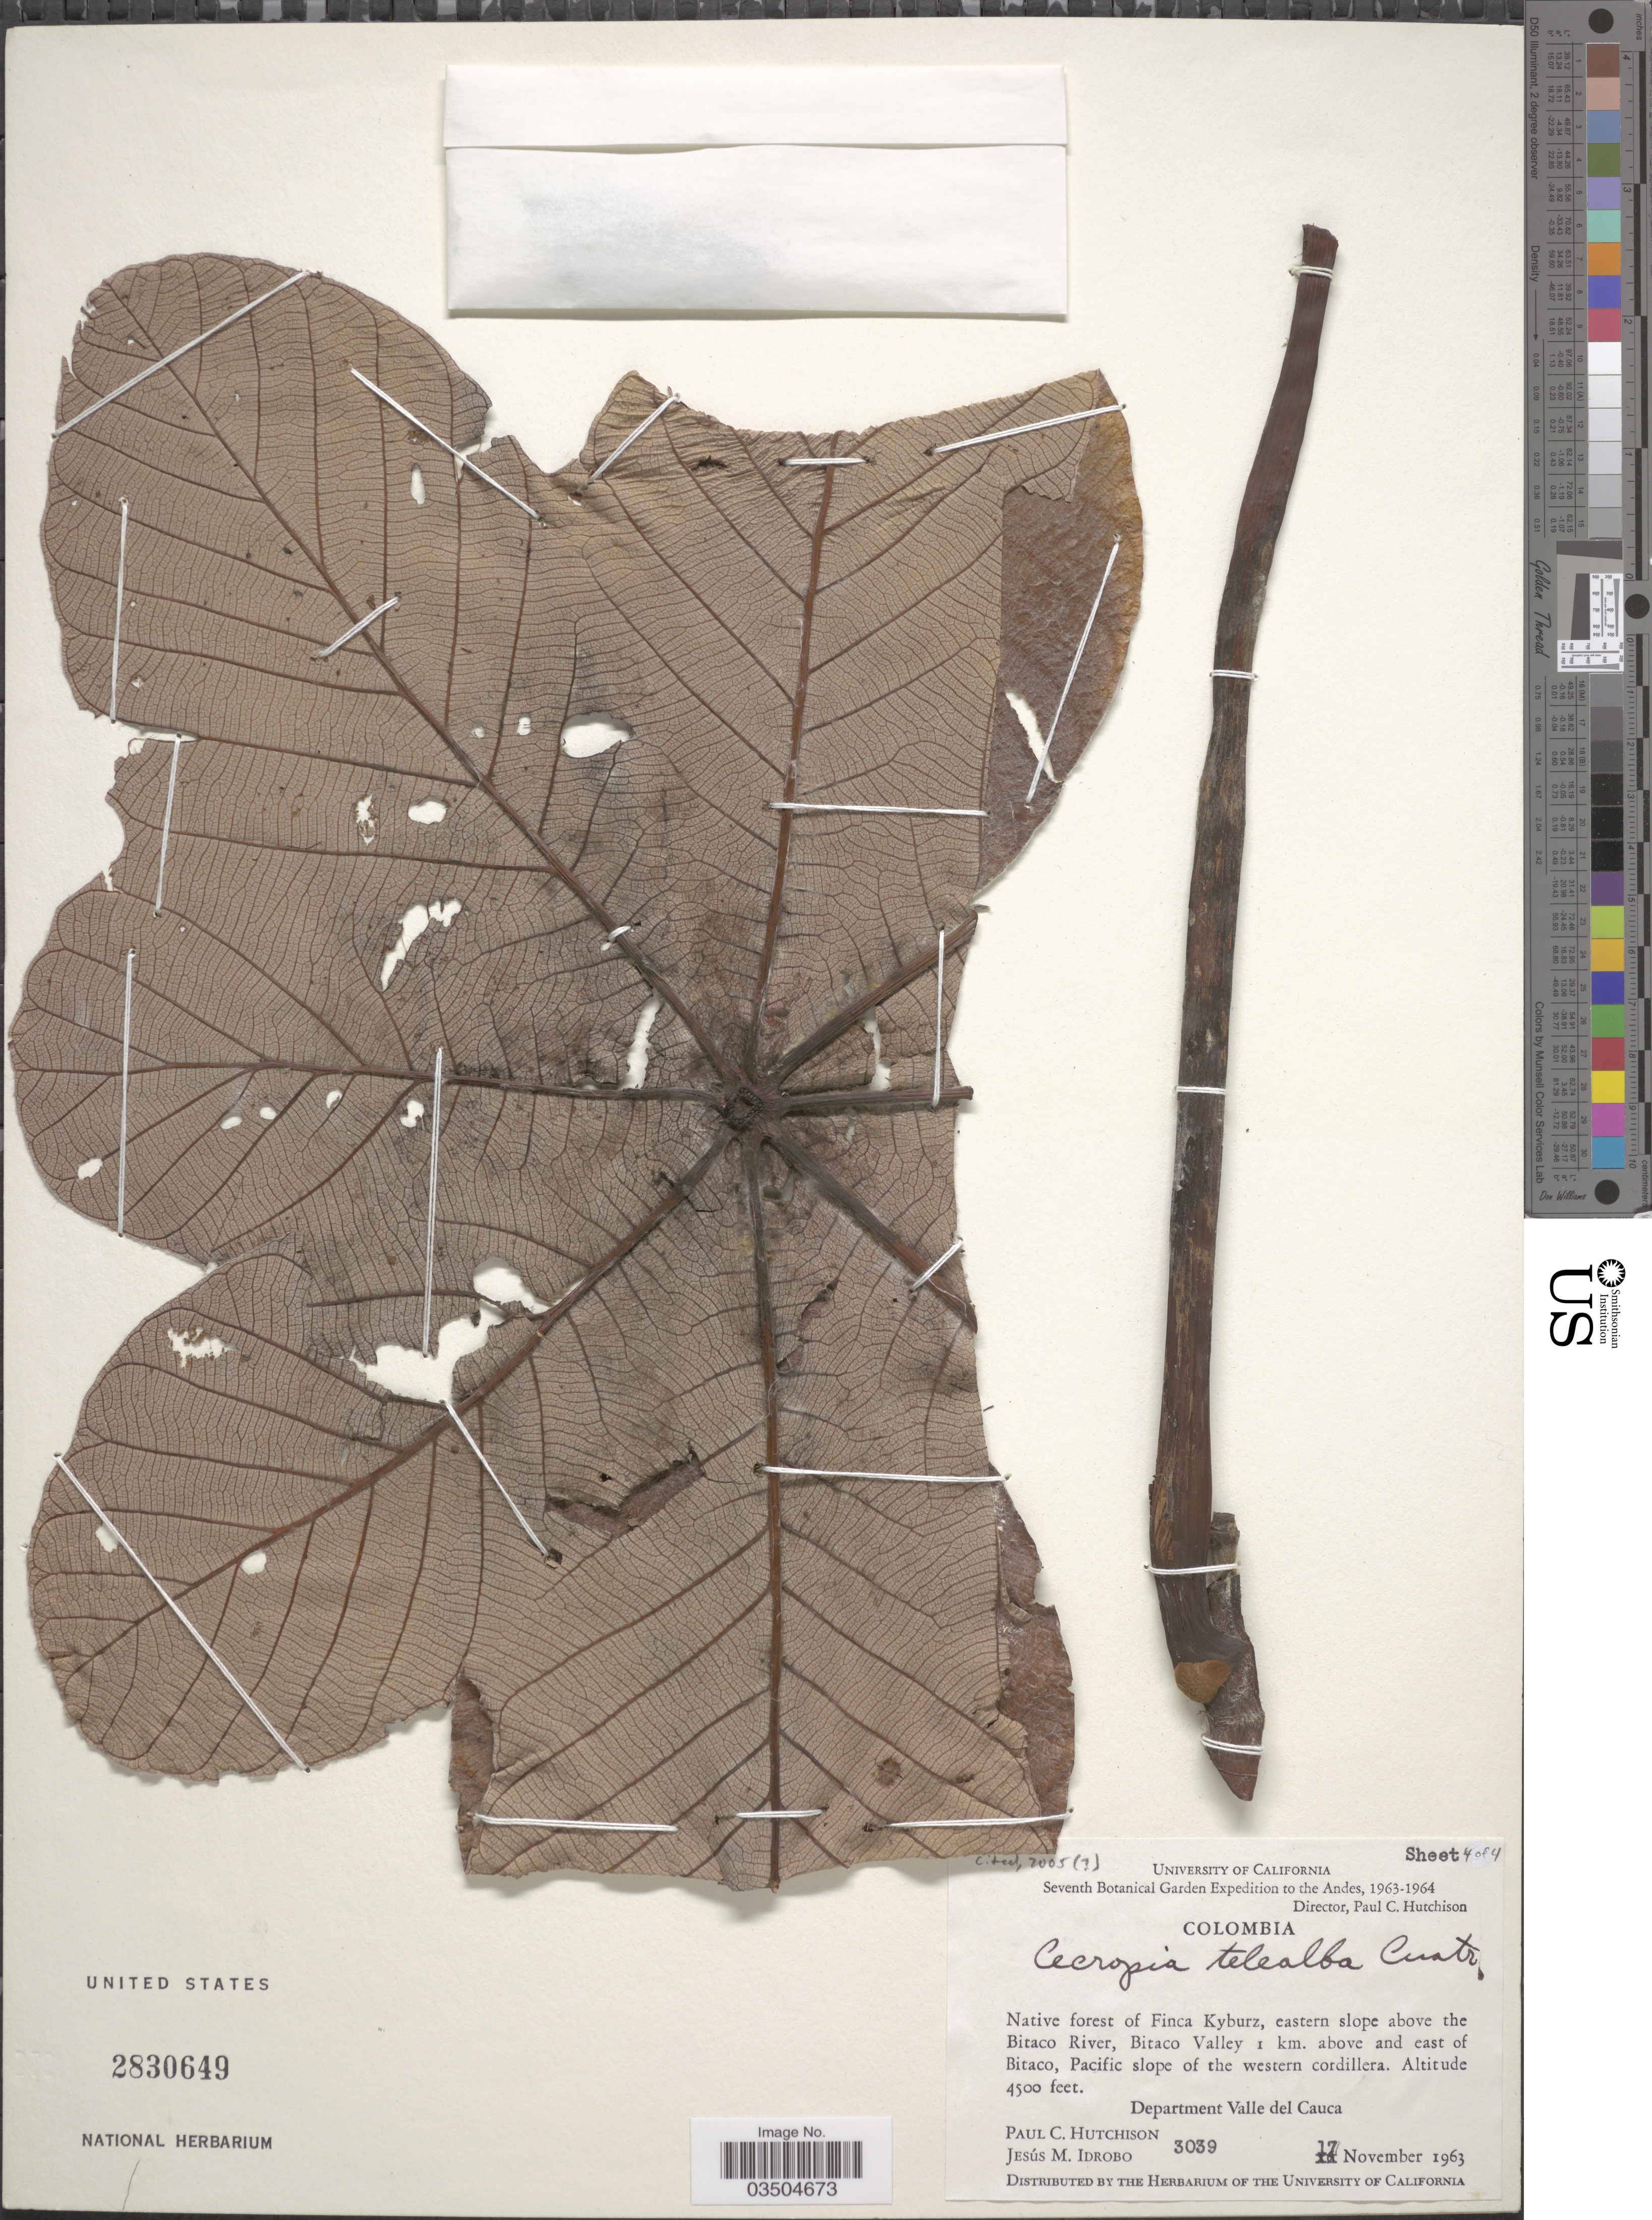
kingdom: Plantae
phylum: Tracheophyta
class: Magnoliopsida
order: Rosales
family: Urticaceae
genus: Cecropia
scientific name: Cecropia telealba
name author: Cuatrec.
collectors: P. C. Hutchison & J. M. Idrobo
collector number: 3039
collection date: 1963-11-17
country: Colombia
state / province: Valle del Cauca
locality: The Andes. Finca Kyburz, eastern slope above the Bitaco River, Bitaco Valley 1 km. above and east of Bitaco, Pacific slope of the western cordillera. Department Valle del Cauca.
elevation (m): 1372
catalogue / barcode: US 2830649